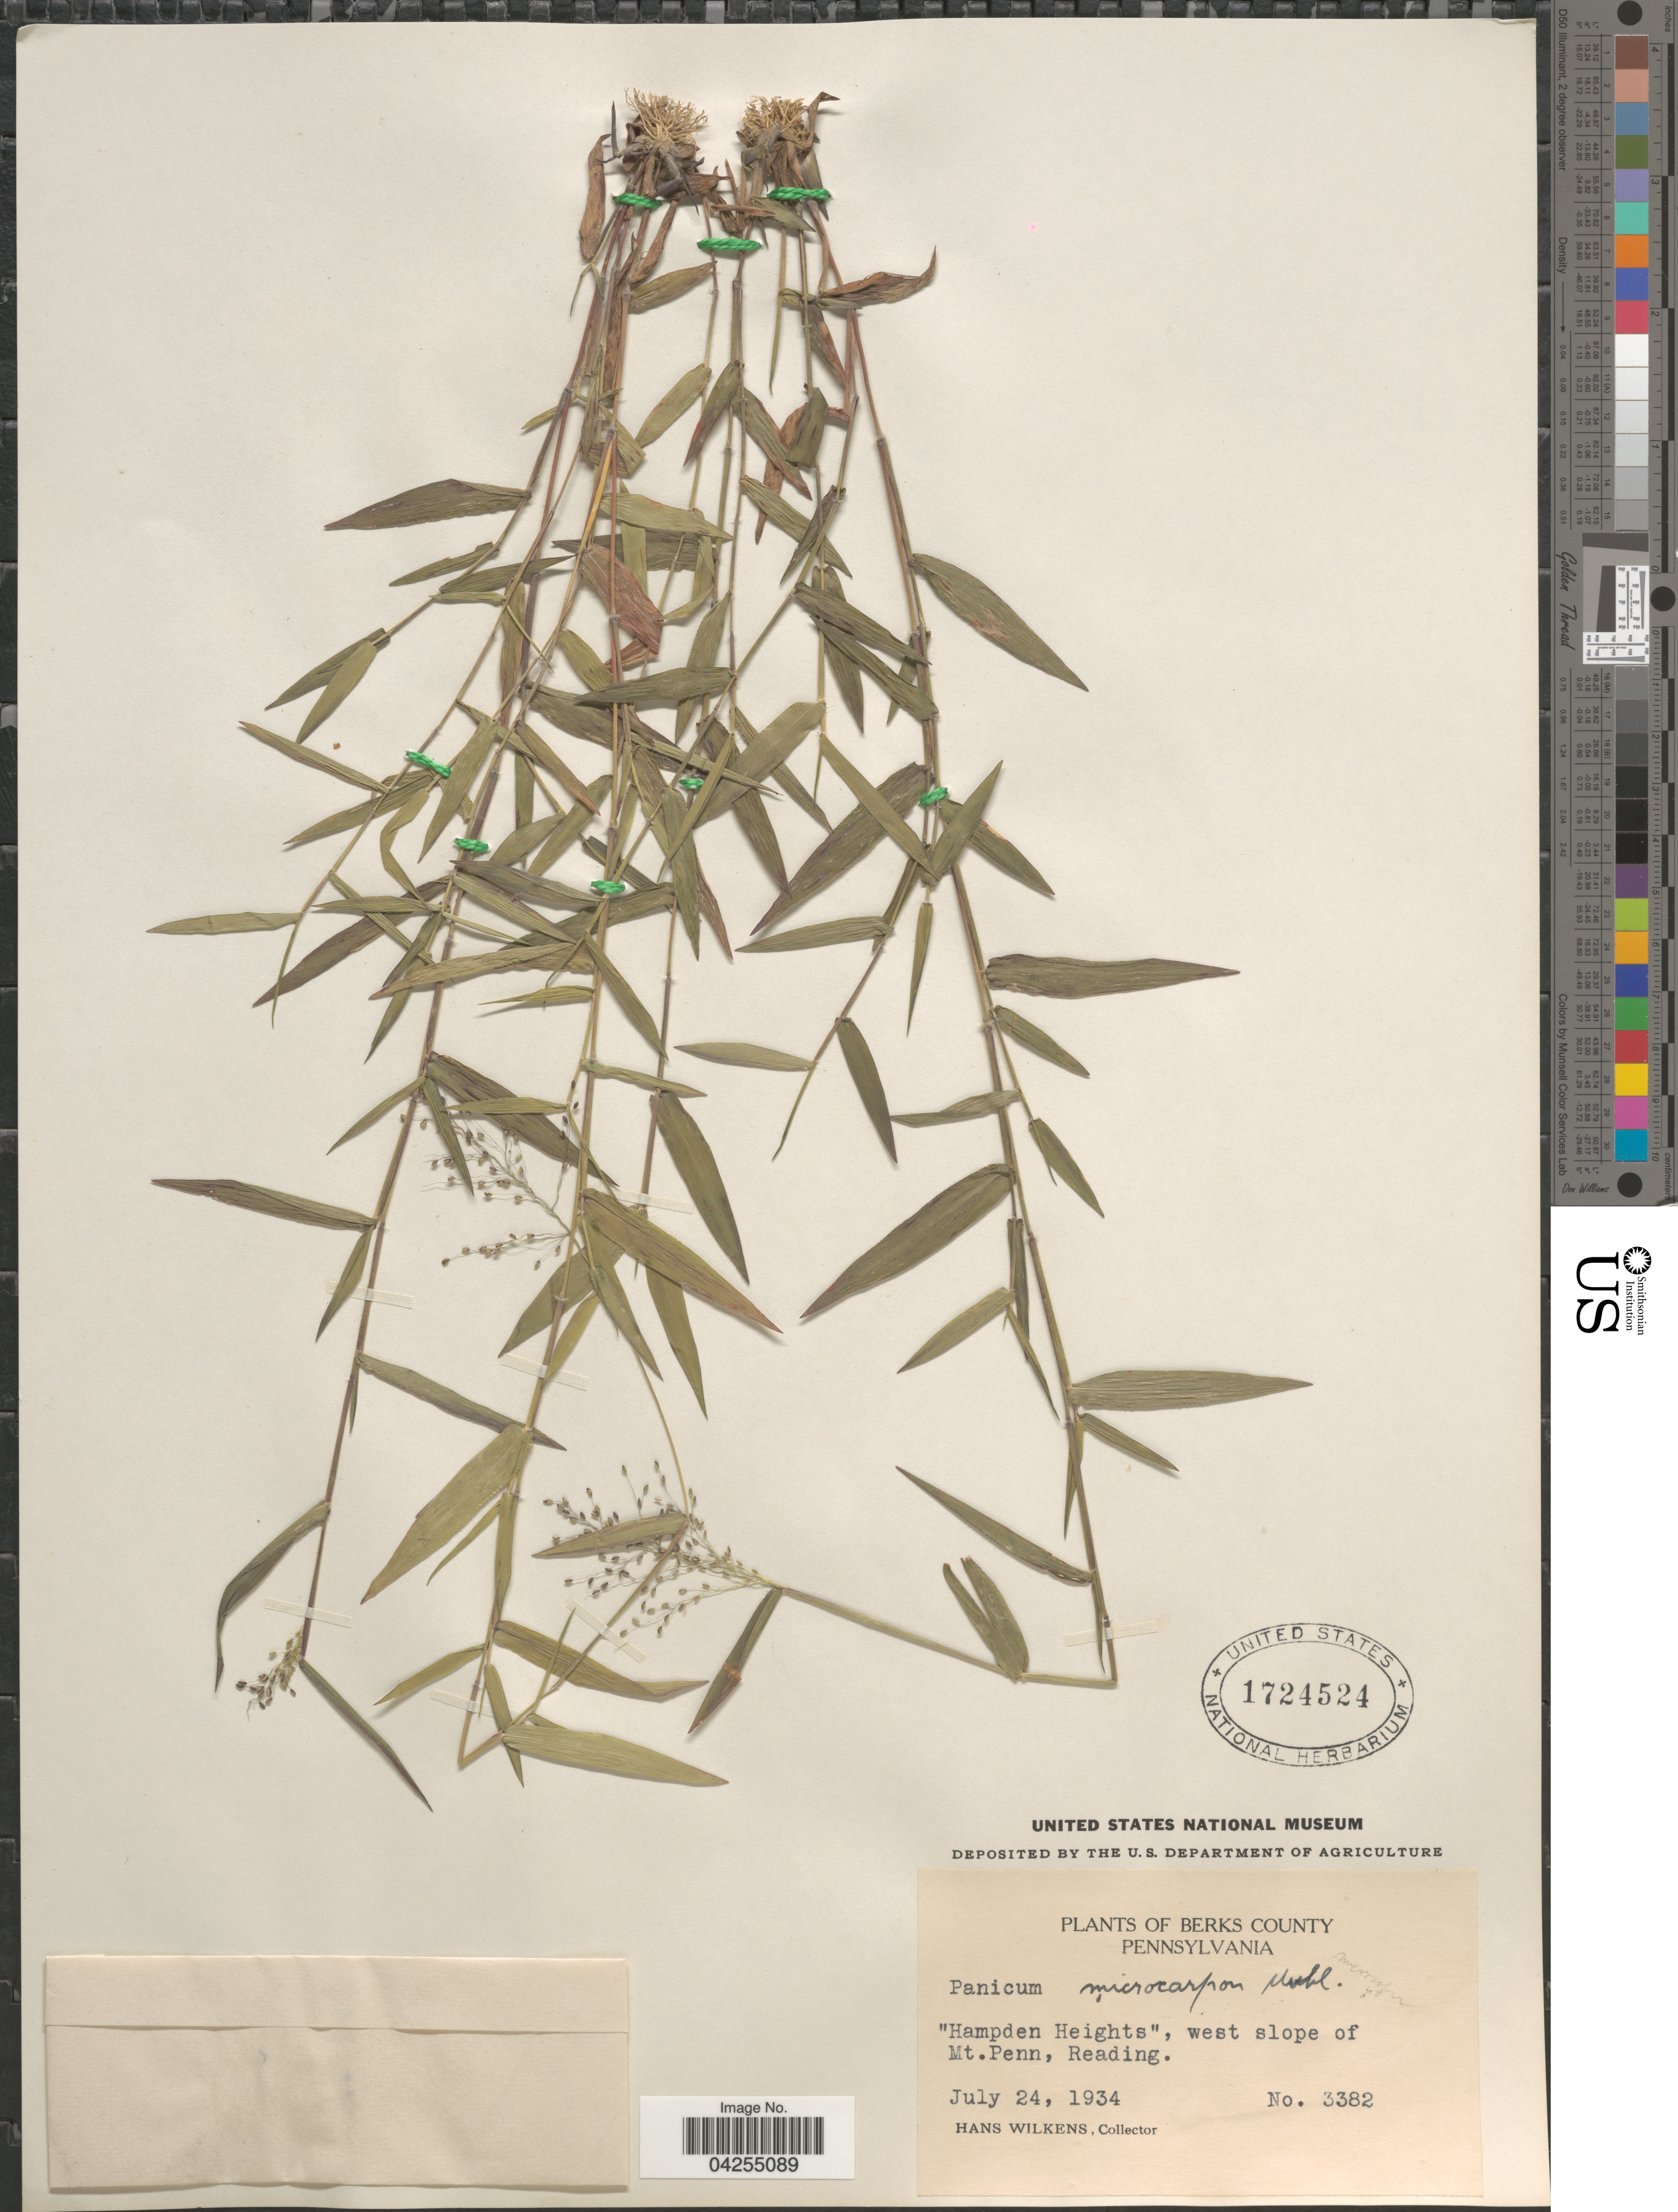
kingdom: Plantae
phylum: Tracheophyta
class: Liliopsida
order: Poales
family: Poaceae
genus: Dichanthelium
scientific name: Dichanthelium dichotomum var. dichotomum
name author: (L.) Gould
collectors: H. Wilkens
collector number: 3382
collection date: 1934-07-24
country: United States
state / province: Pennsylvania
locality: Berks County. "Hampden Heights", west slope of Mt. Penn, Reading.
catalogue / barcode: US 1724524